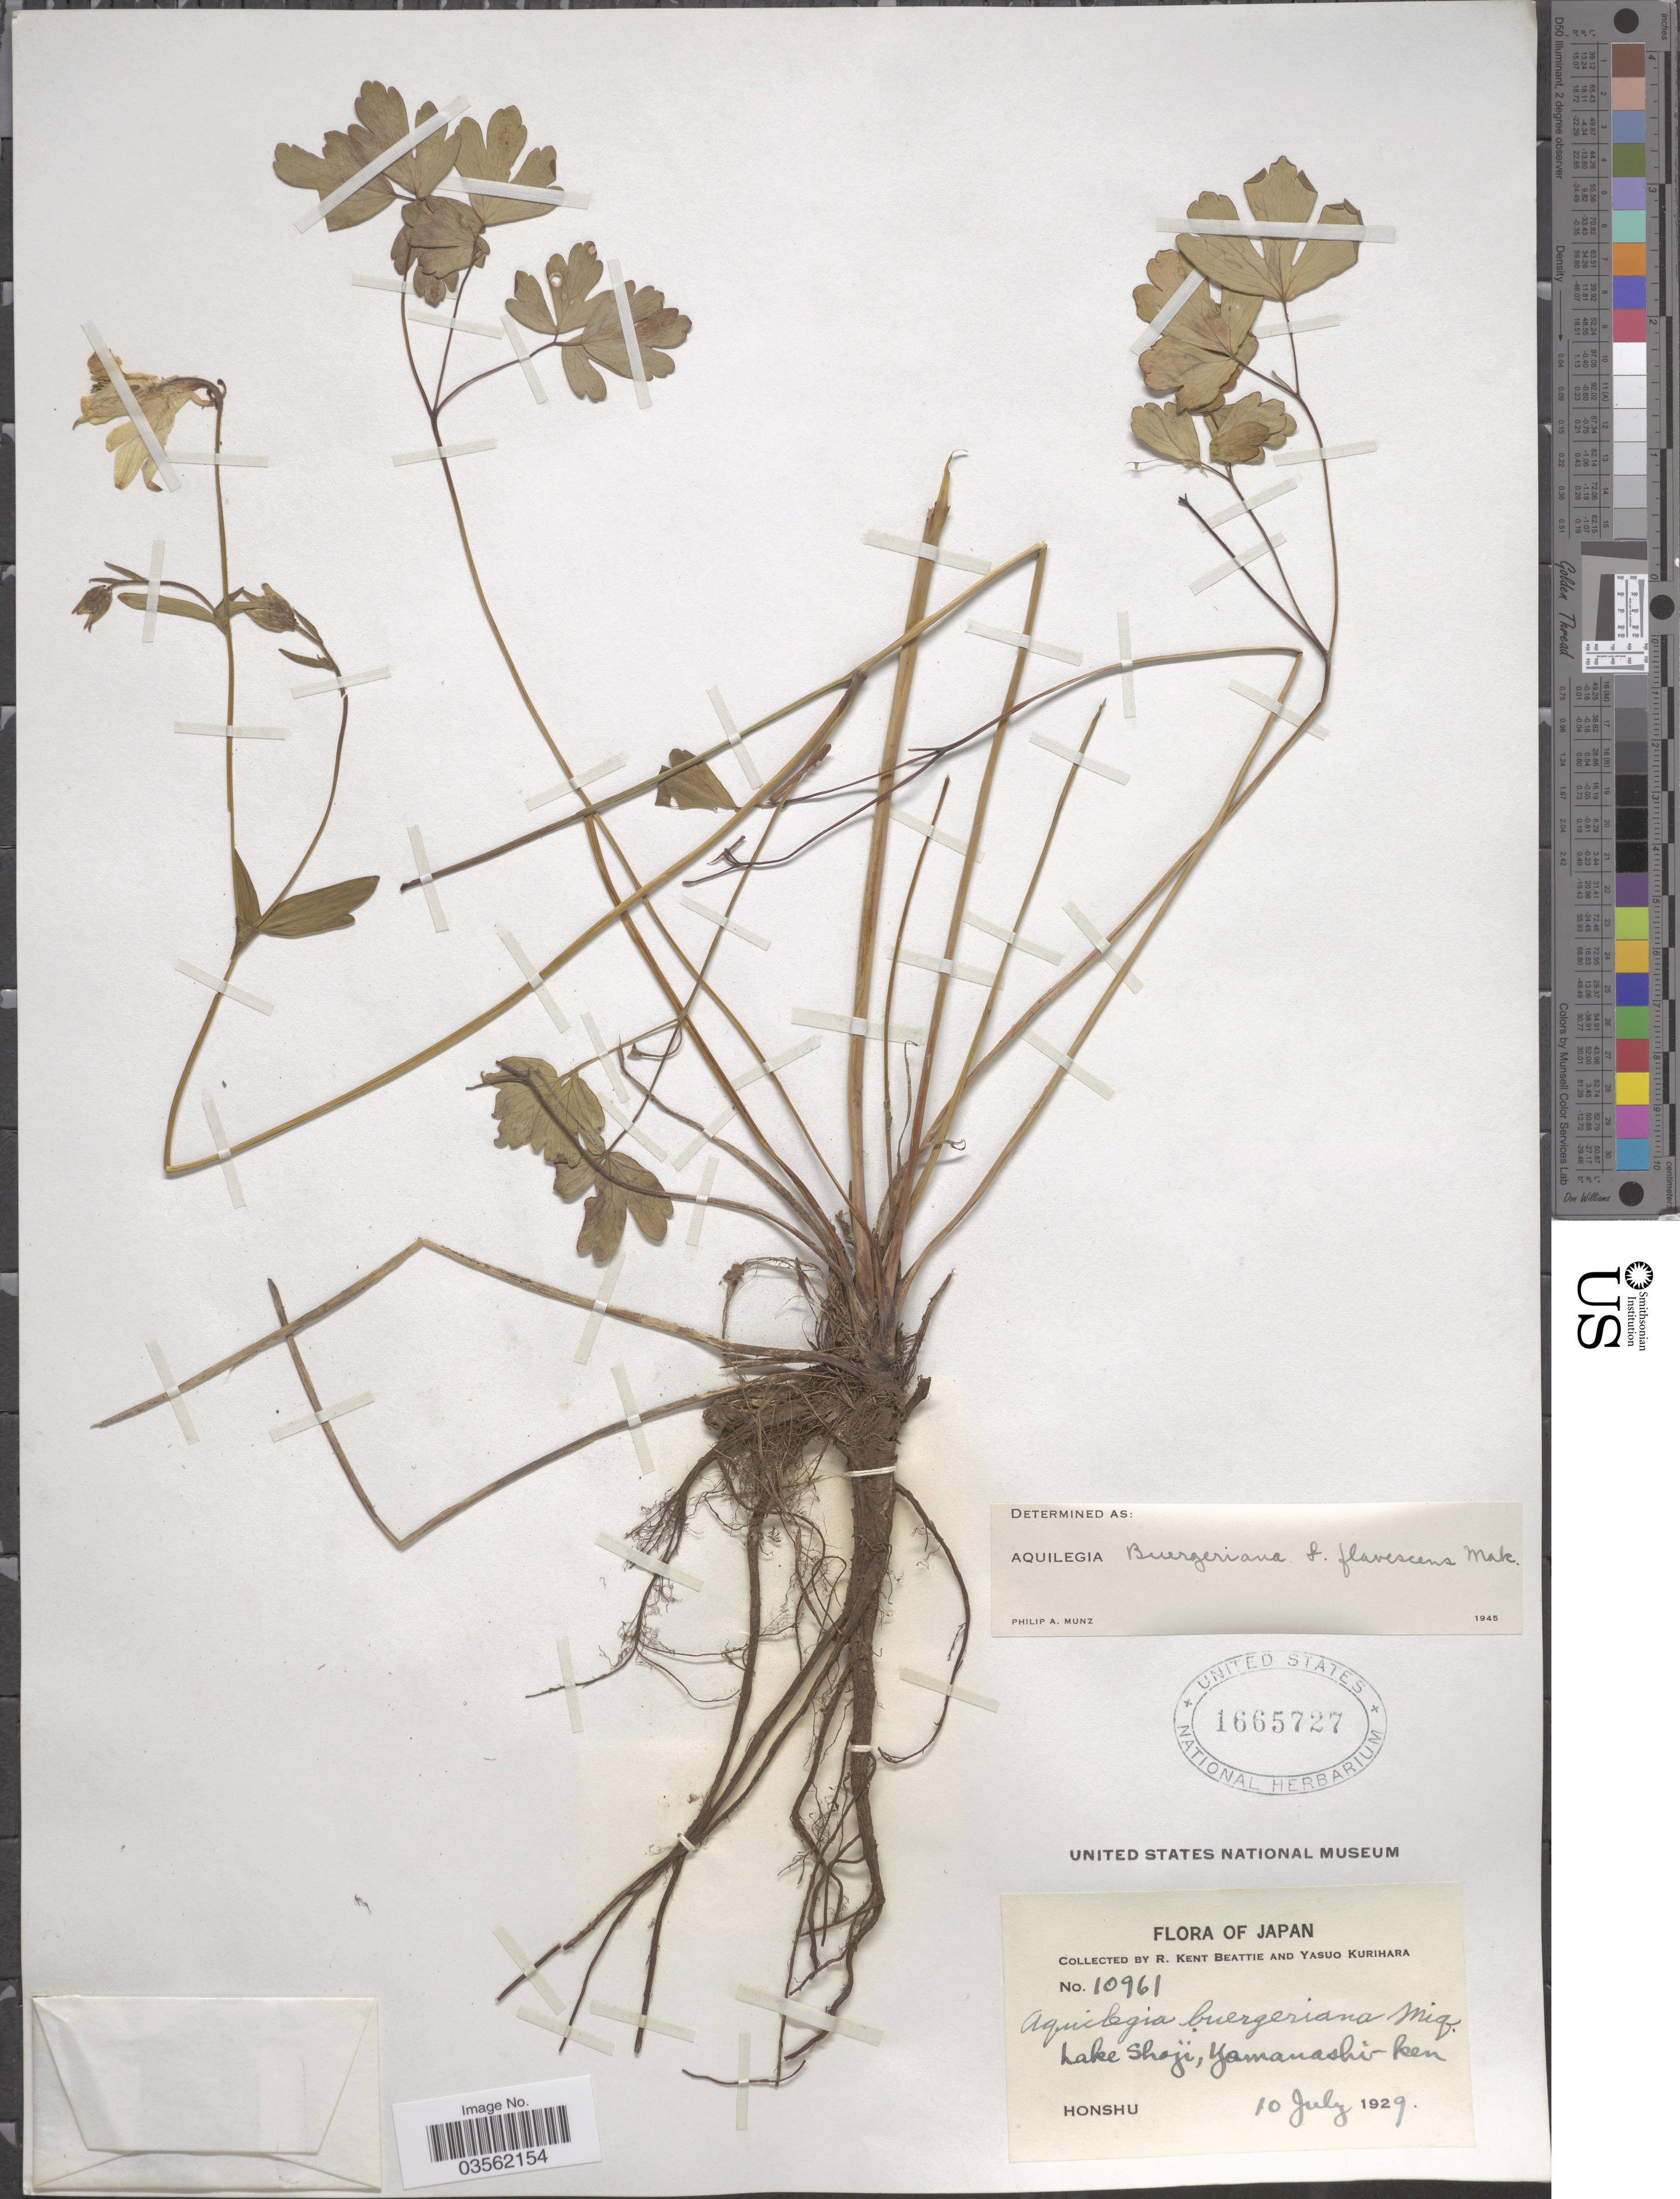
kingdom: Plantae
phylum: Tracheophyta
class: Magnoliopsida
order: Ranunculales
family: Ranunculaceae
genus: Aquilegia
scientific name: Aquilegia buergeriana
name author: Siebold & Zucc.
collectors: R. K. Beattie & Y. Kurihara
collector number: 10961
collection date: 1929-07-10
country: Japan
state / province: Yamanasi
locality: Lake Shoji, Yamanashi-ken. Honshu.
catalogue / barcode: US 1665727